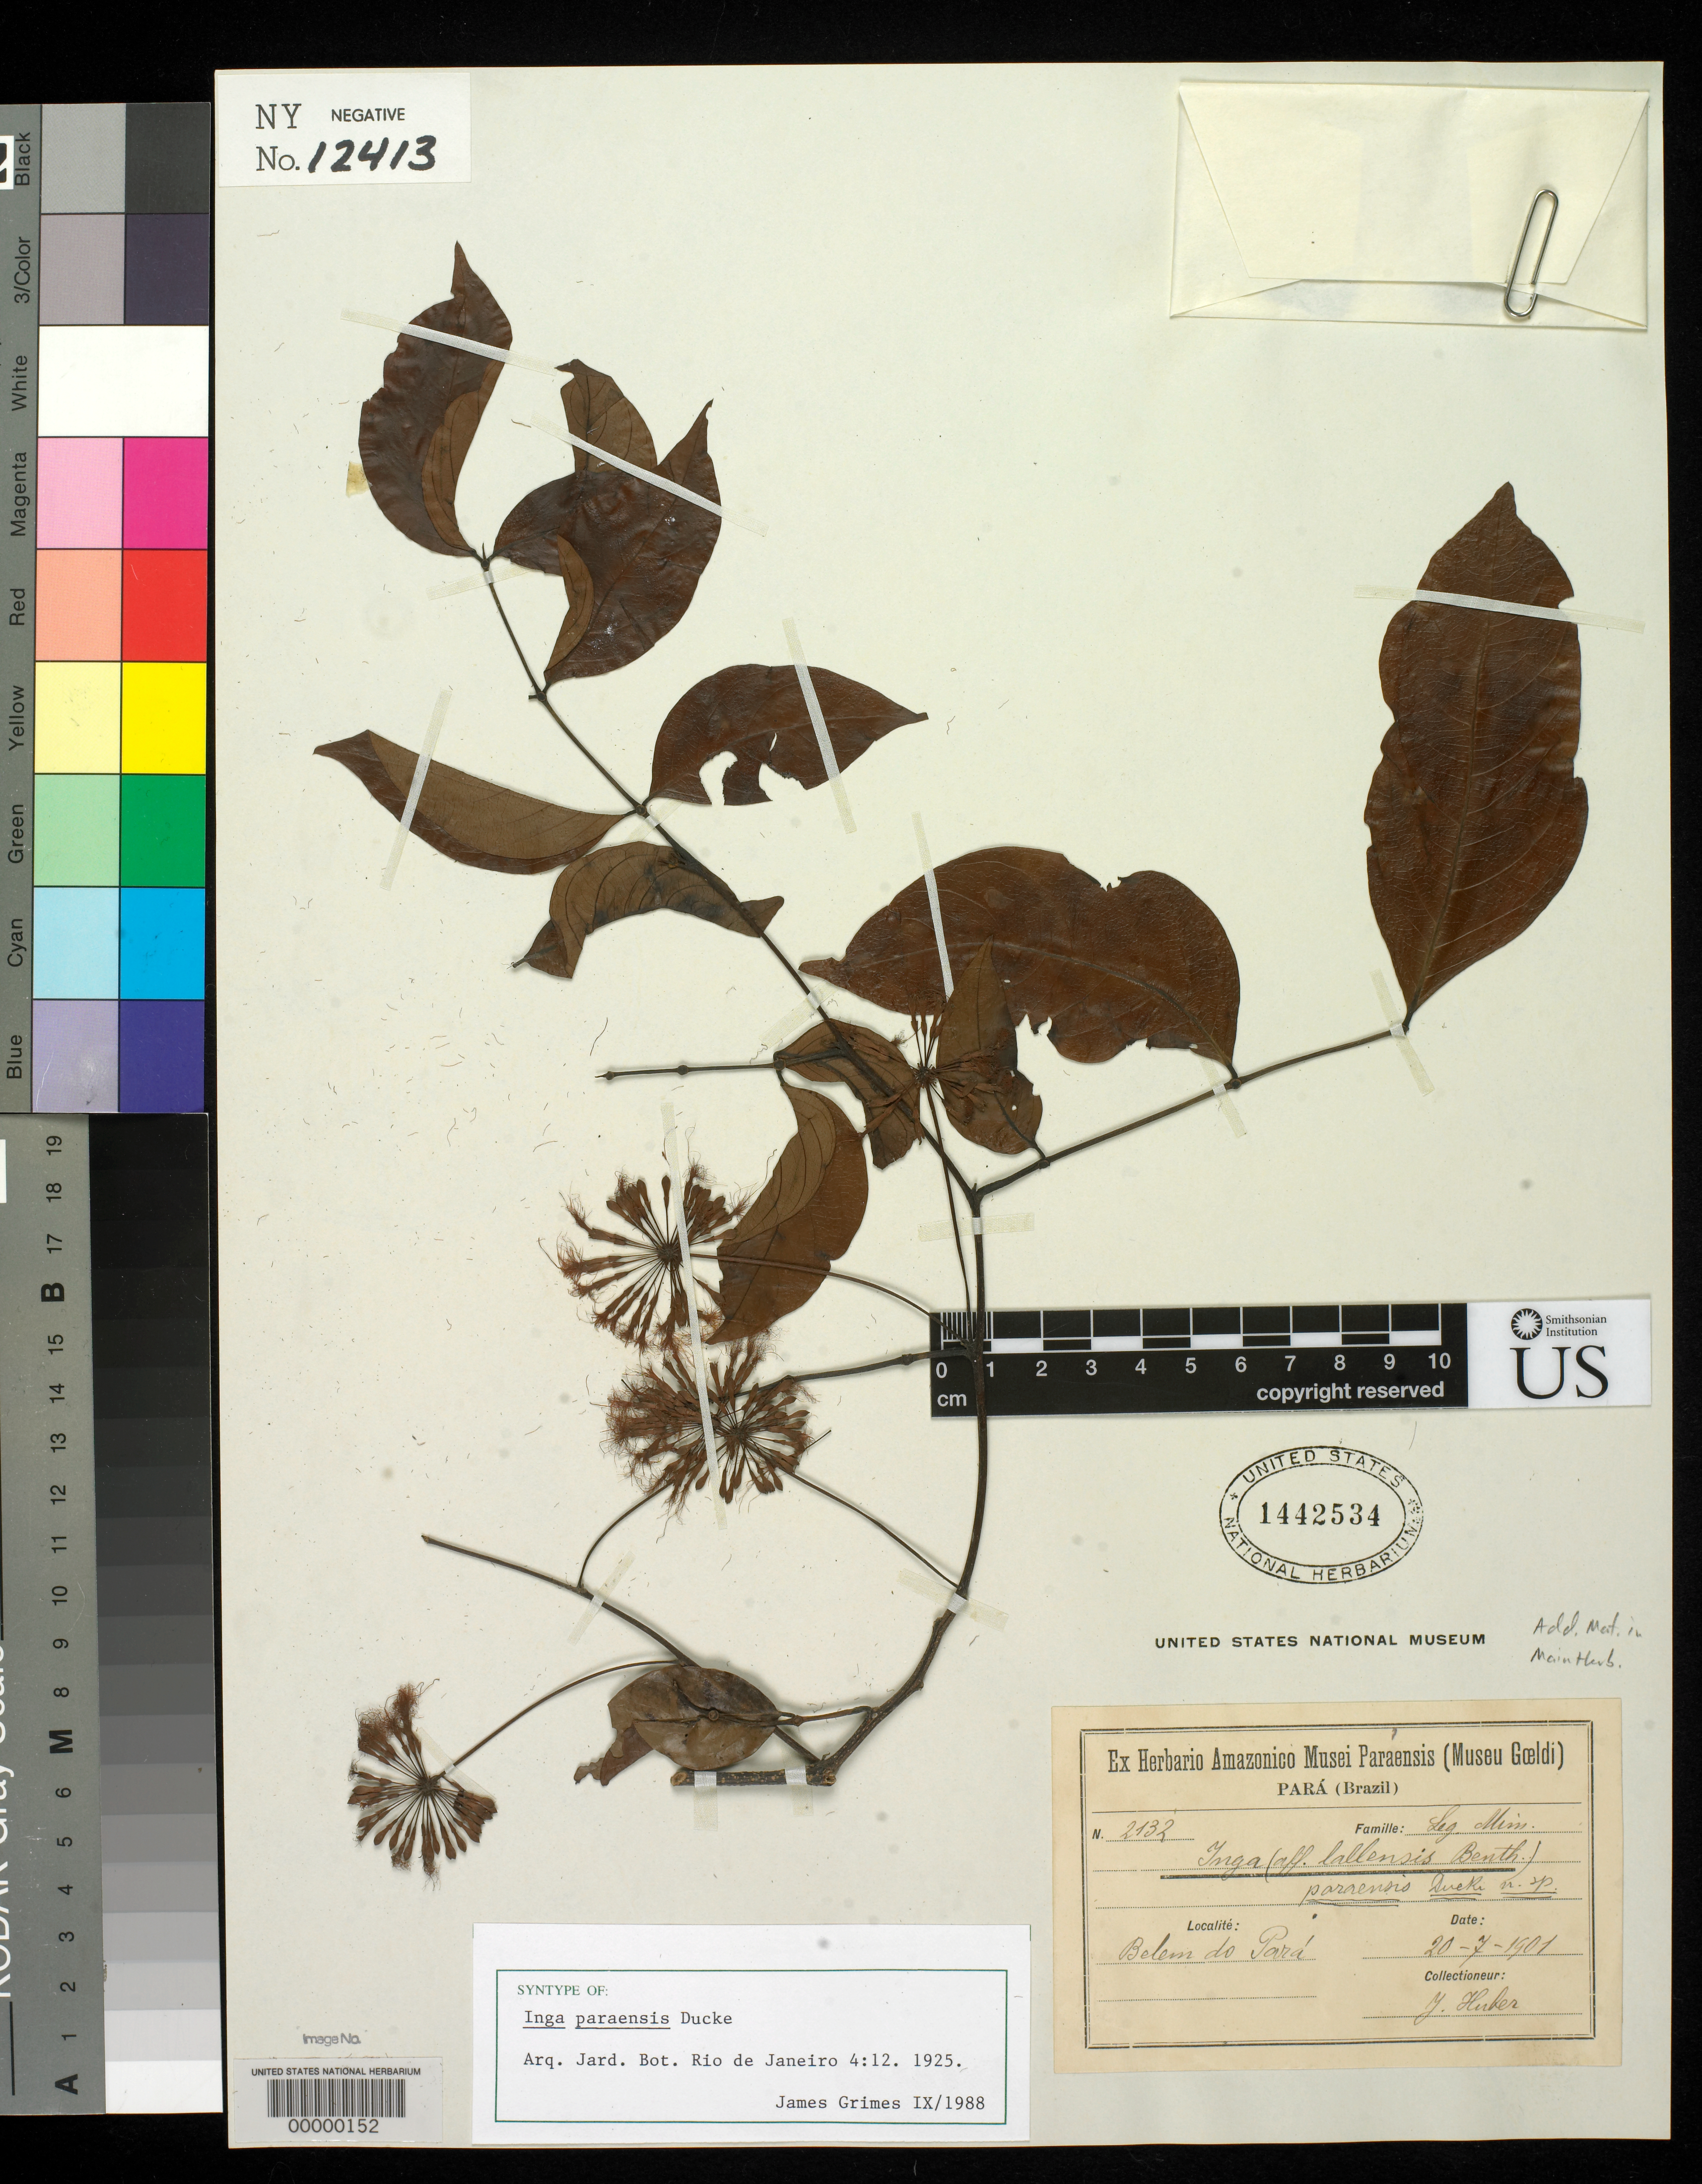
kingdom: Plantae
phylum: Tracheophyta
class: Magnoliopsida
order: Fabales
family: Fabaceae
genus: Inga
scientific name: Inga paraensis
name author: Ducke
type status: Isosyntype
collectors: J. Huber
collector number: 2132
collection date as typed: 20 Jul 1901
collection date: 1901-07-20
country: Brazil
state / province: Pará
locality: Belem.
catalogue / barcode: US 1442534